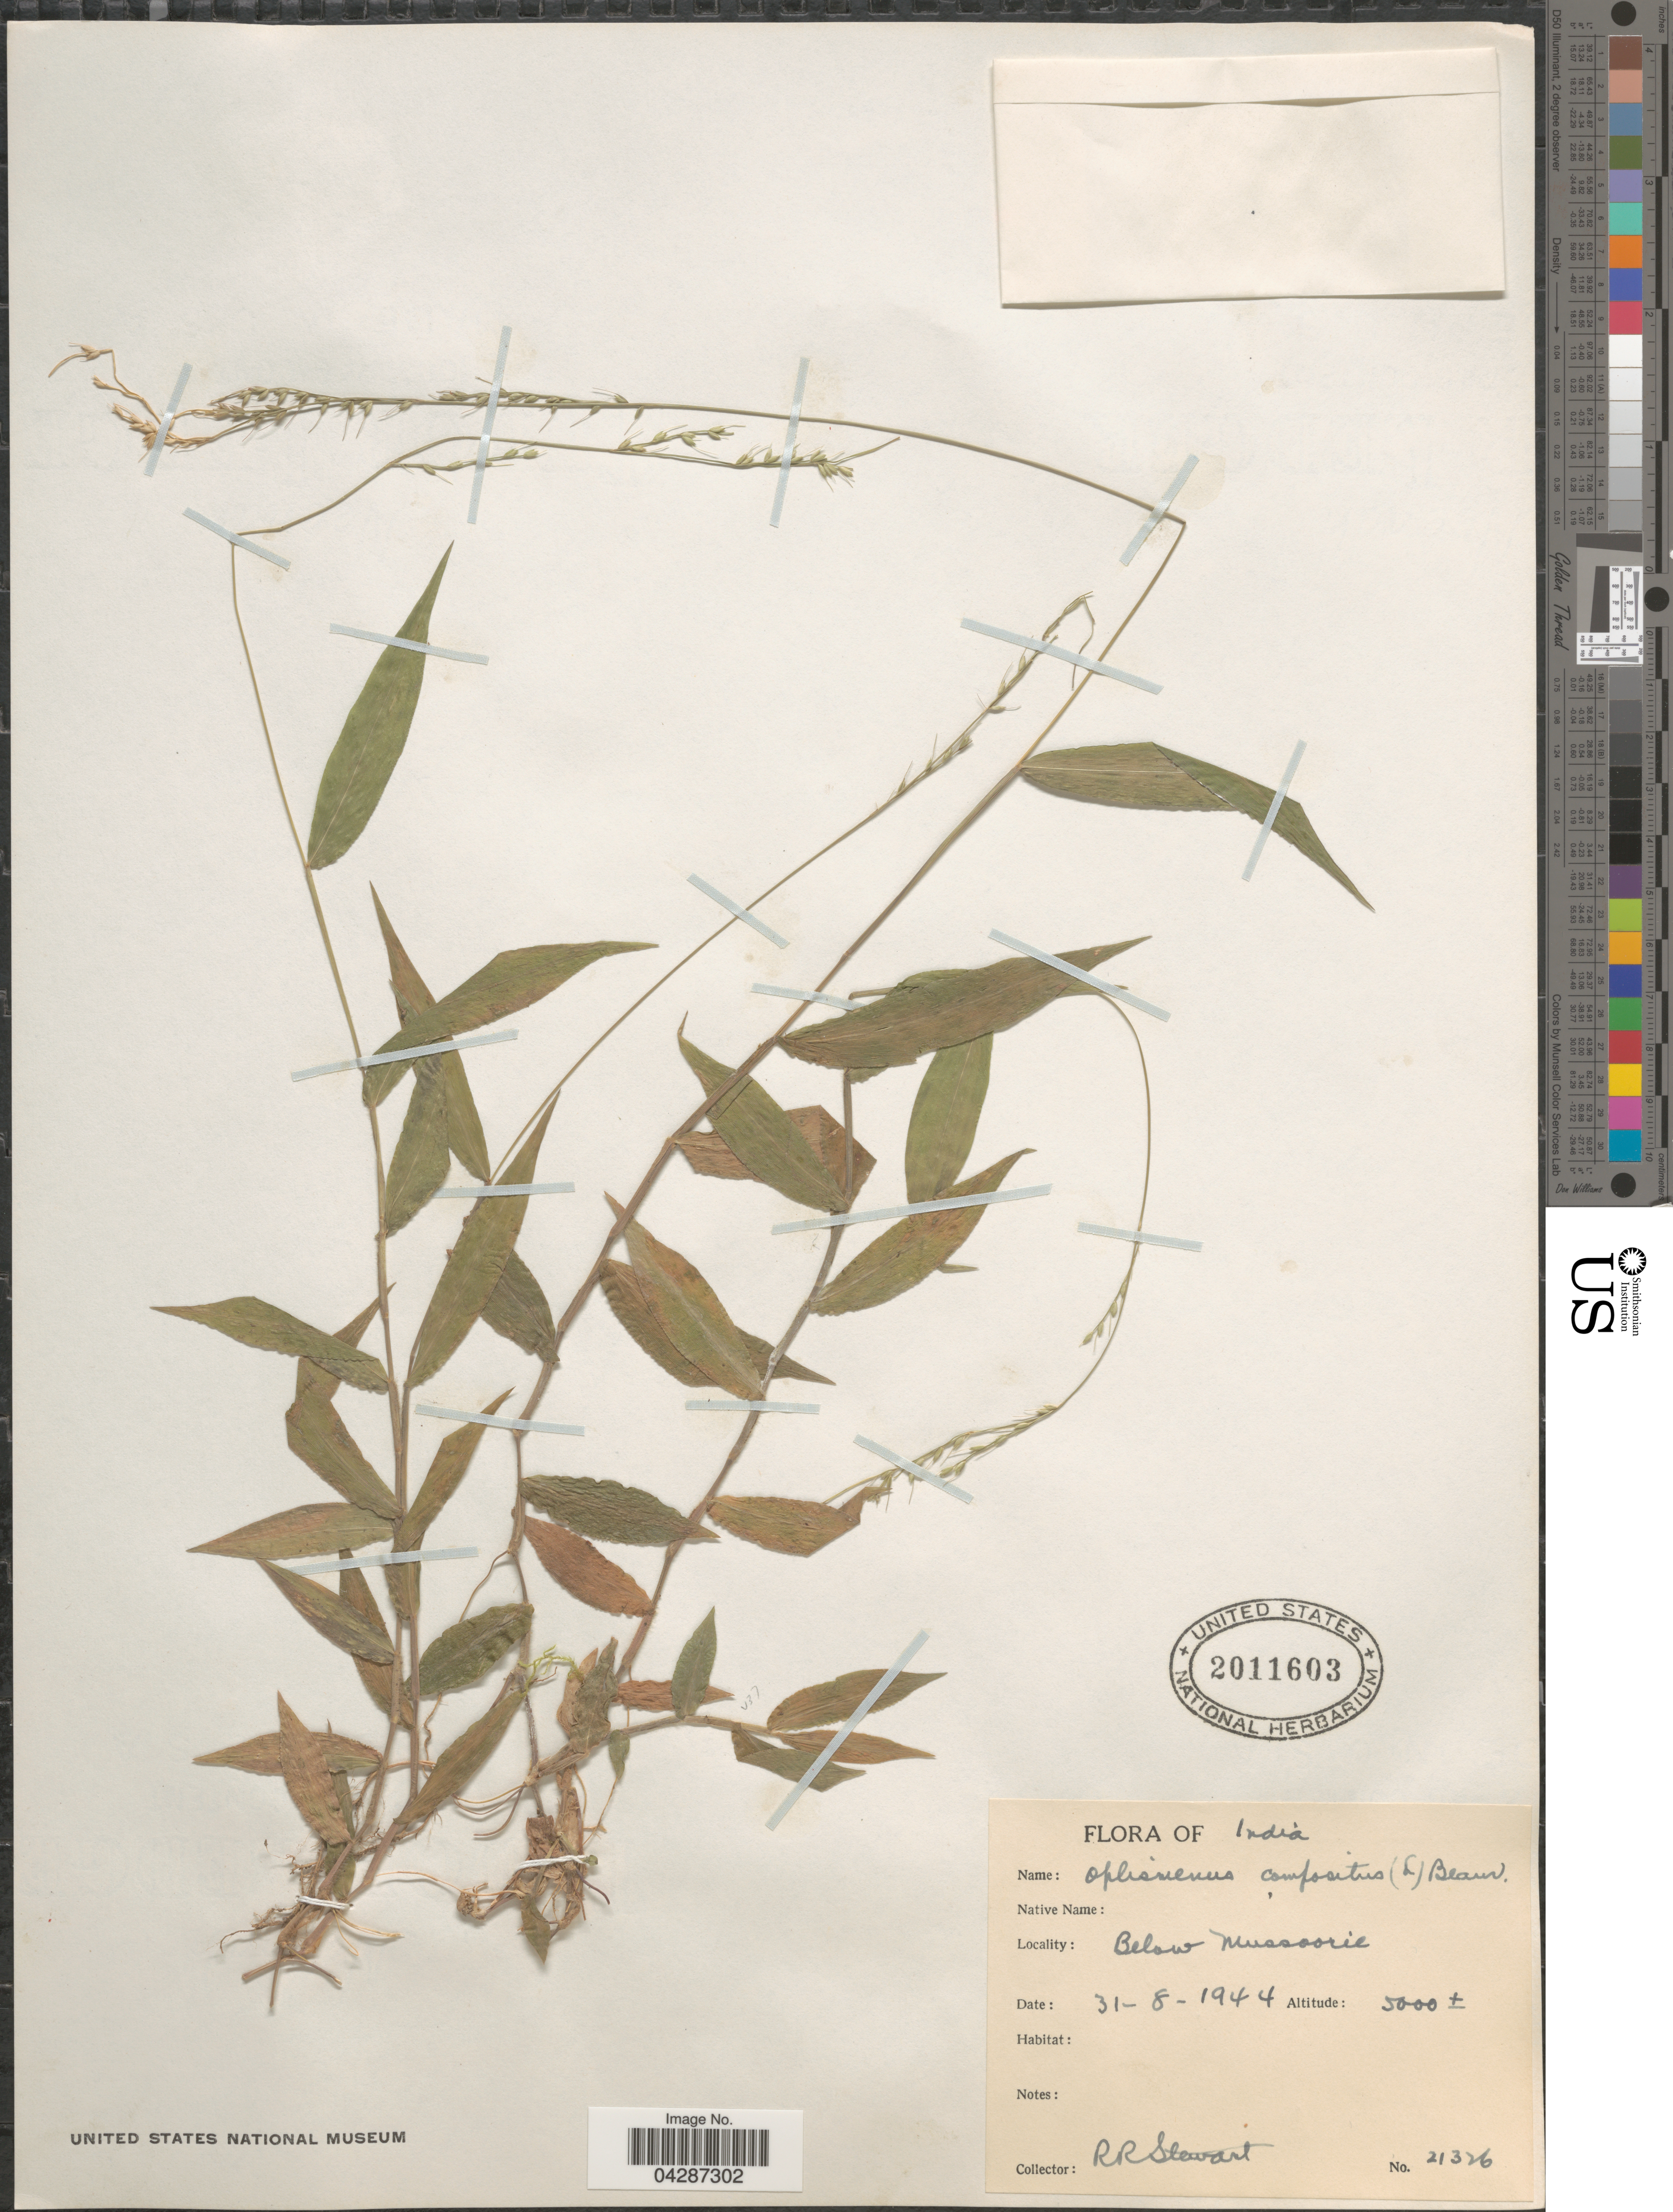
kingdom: Plantae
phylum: Tracheophyta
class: Liliopsida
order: Poales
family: Poaceae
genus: Oplismenus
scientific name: Oplismenus compositus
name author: (L.) P. Beauv.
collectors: R. Stewart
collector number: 21326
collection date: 1944-08-31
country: India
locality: Below Mussoorie.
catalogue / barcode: US 2011603